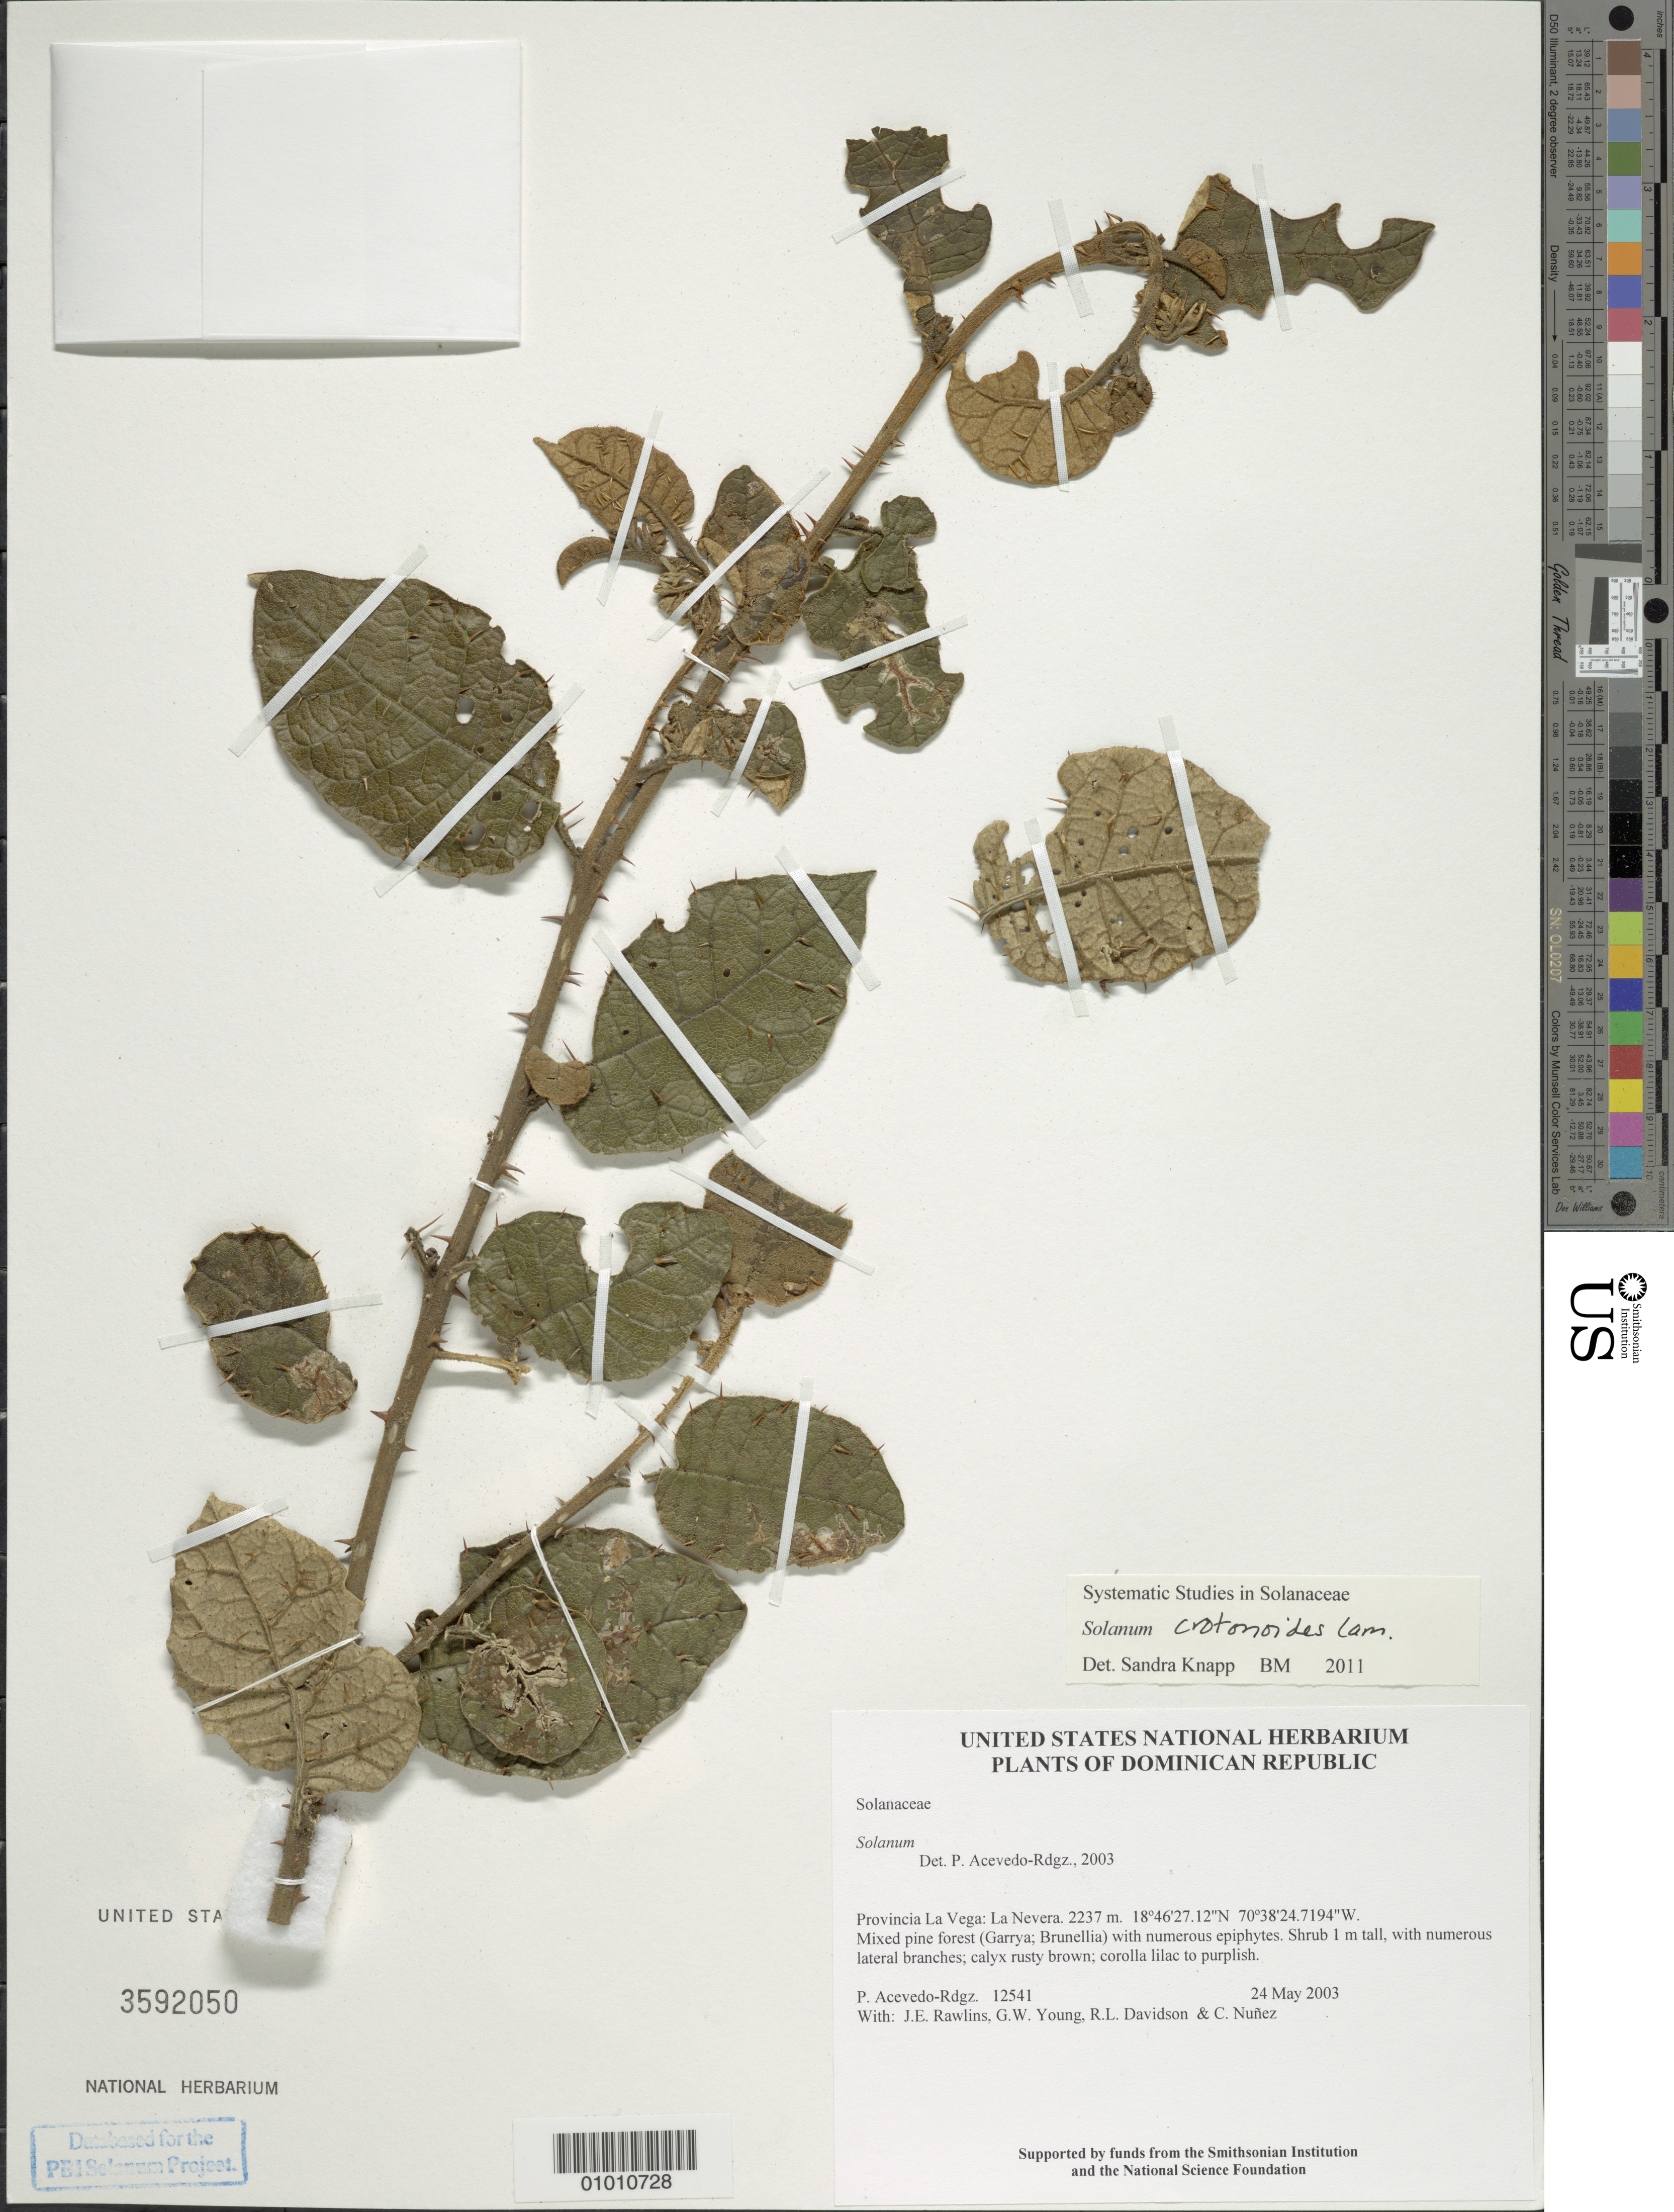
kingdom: Plantae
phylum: Tracheophyta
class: Magnoliopsida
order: Solanales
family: Solanaceae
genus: Solanum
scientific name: Solanum crotonoides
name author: Lam.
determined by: Knapp, S. D.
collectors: P. Acevedo-Rodr., J. Rawlins, G. Young, R. Davidson & C. Nunez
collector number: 12541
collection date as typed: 24 May 2003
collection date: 2003-05-24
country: Dominican Republic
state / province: La Vega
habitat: mixed pine forest, <em>Garrya </em>and <em>Brunellia</em>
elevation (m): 2237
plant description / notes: US, NY, K, MO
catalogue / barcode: US 3592050